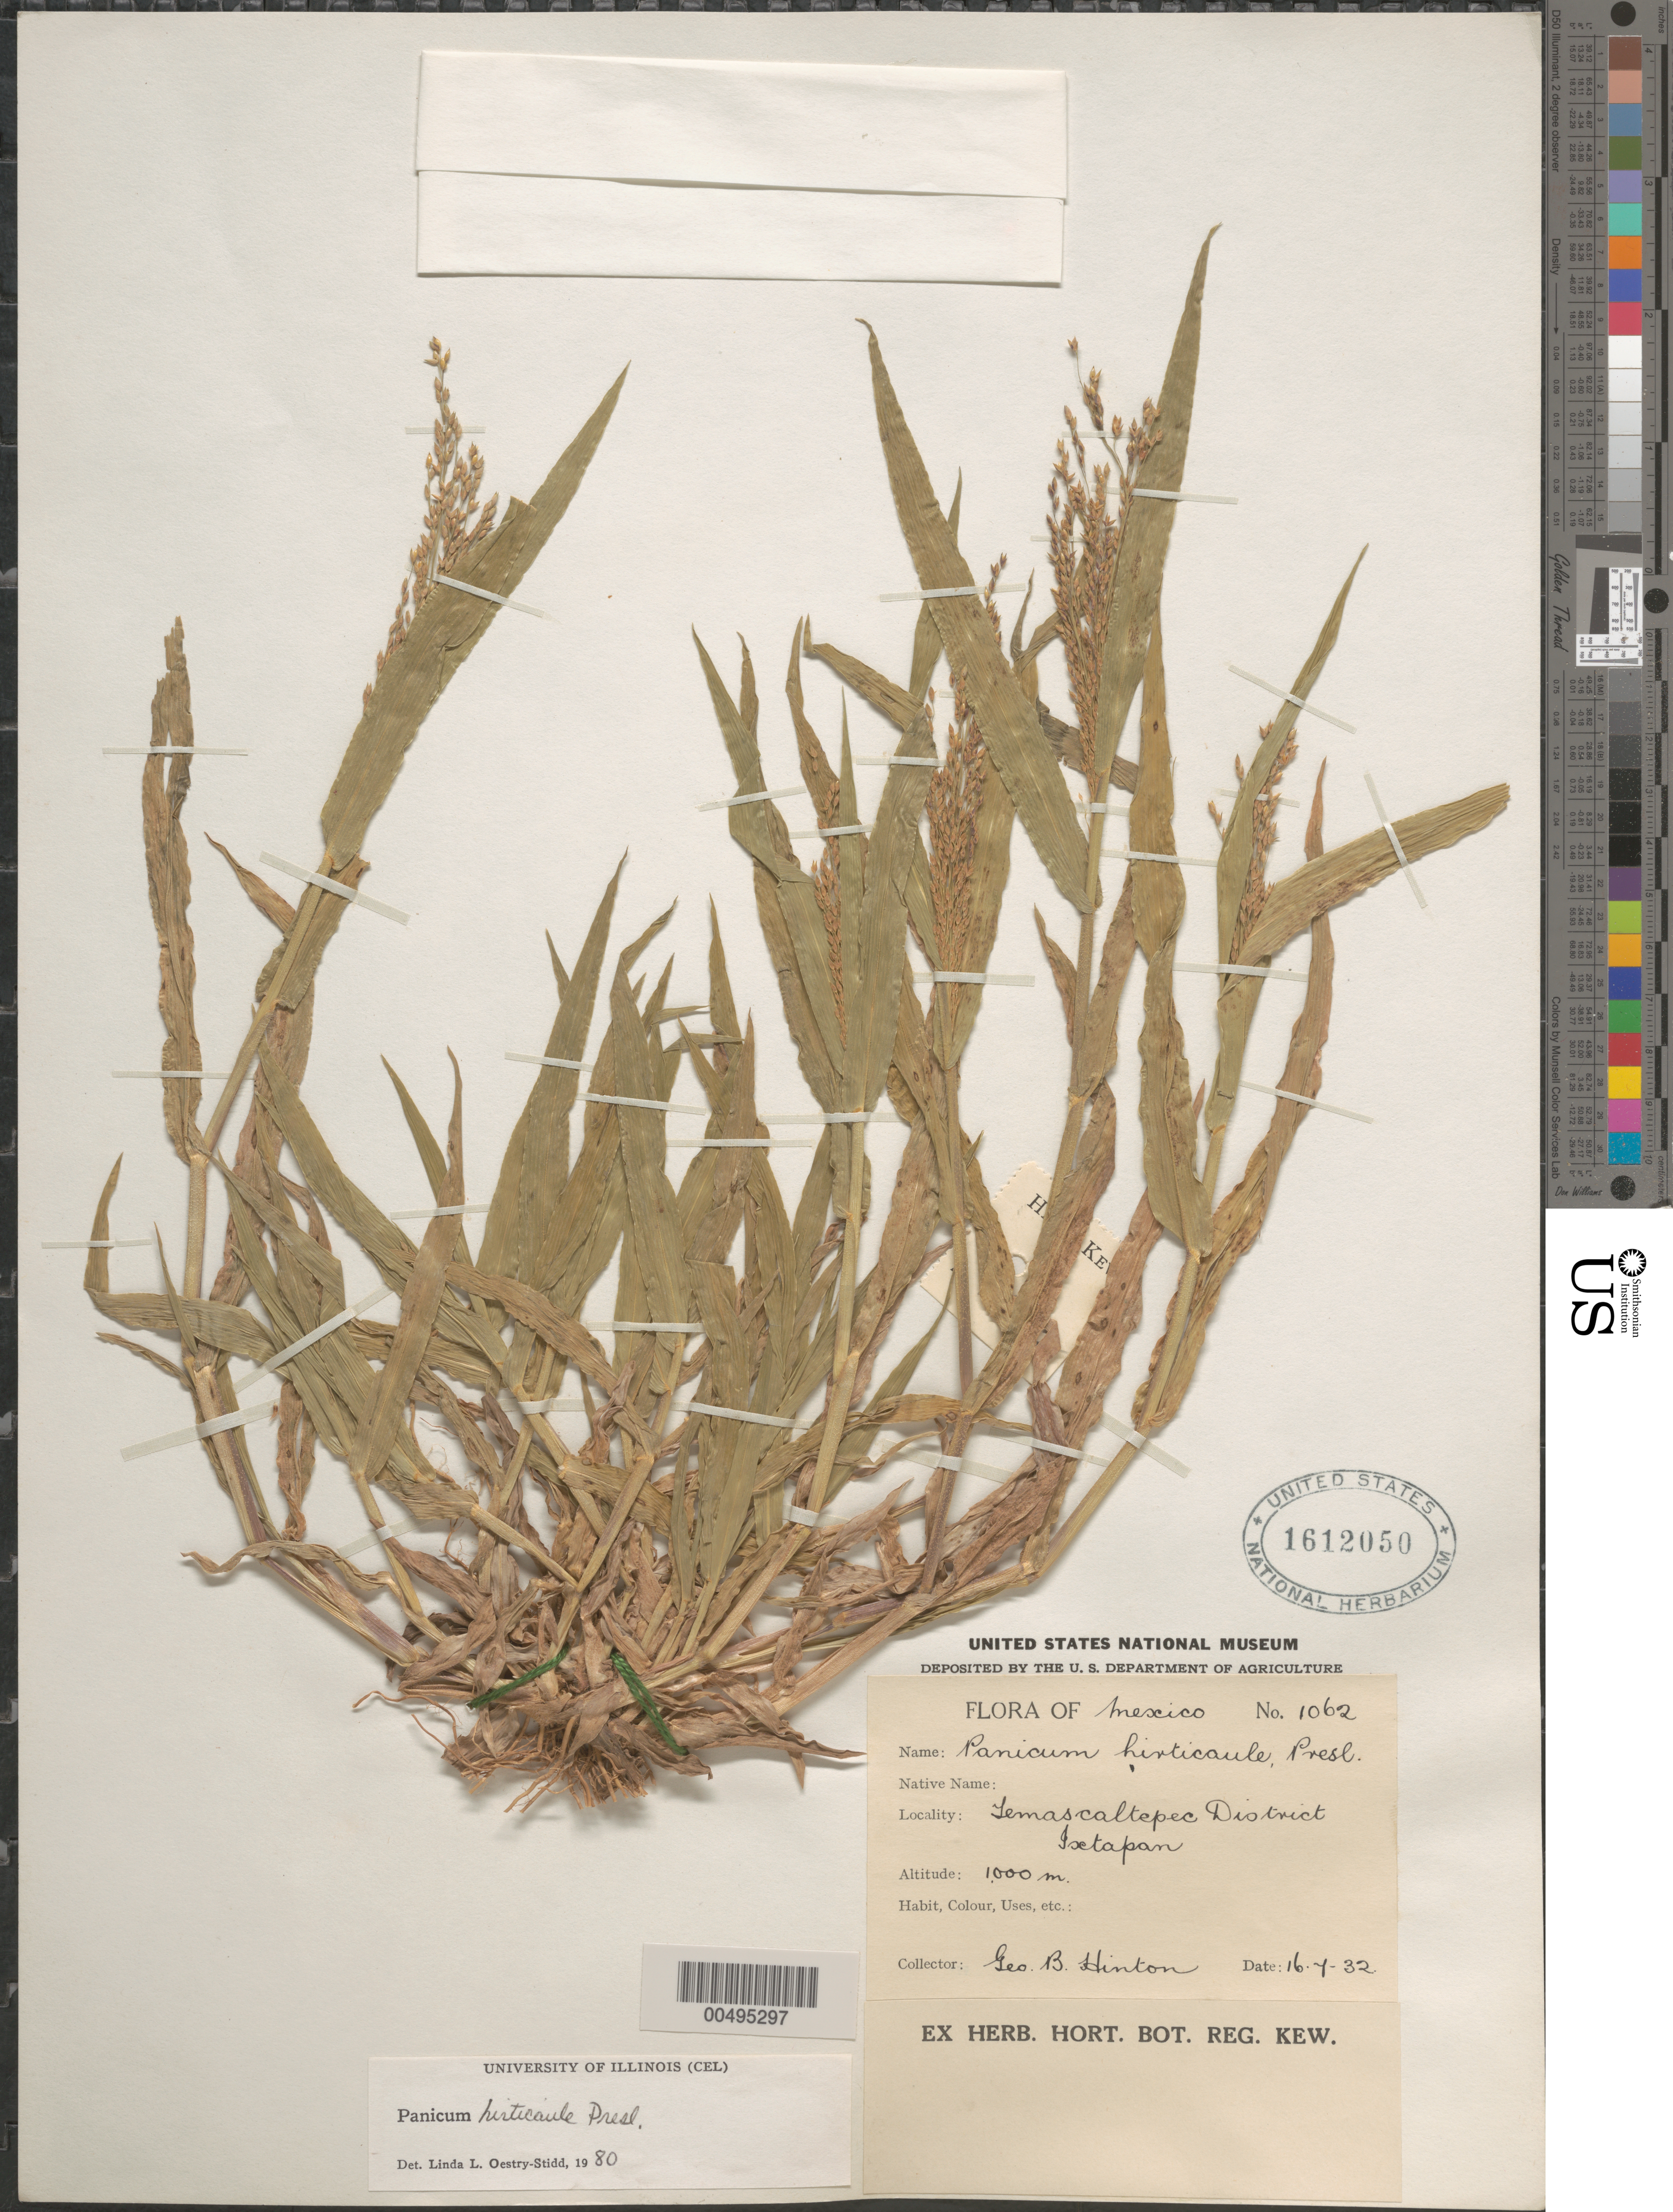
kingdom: Plantae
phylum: Tracheophyta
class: Liliopsida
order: Poales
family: Poaceae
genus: Panicum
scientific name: Panicum hirticaule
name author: J. Presl in C. Presl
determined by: Oestry-Stidd, L. L.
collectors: G. B. Hinton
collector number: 1062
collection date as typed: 16 Jul 1932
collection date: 1932-07-16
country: Mexico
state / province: México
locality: Temascaltepec Dist, Ixtapan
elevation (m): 1000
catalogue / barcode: US 1612050